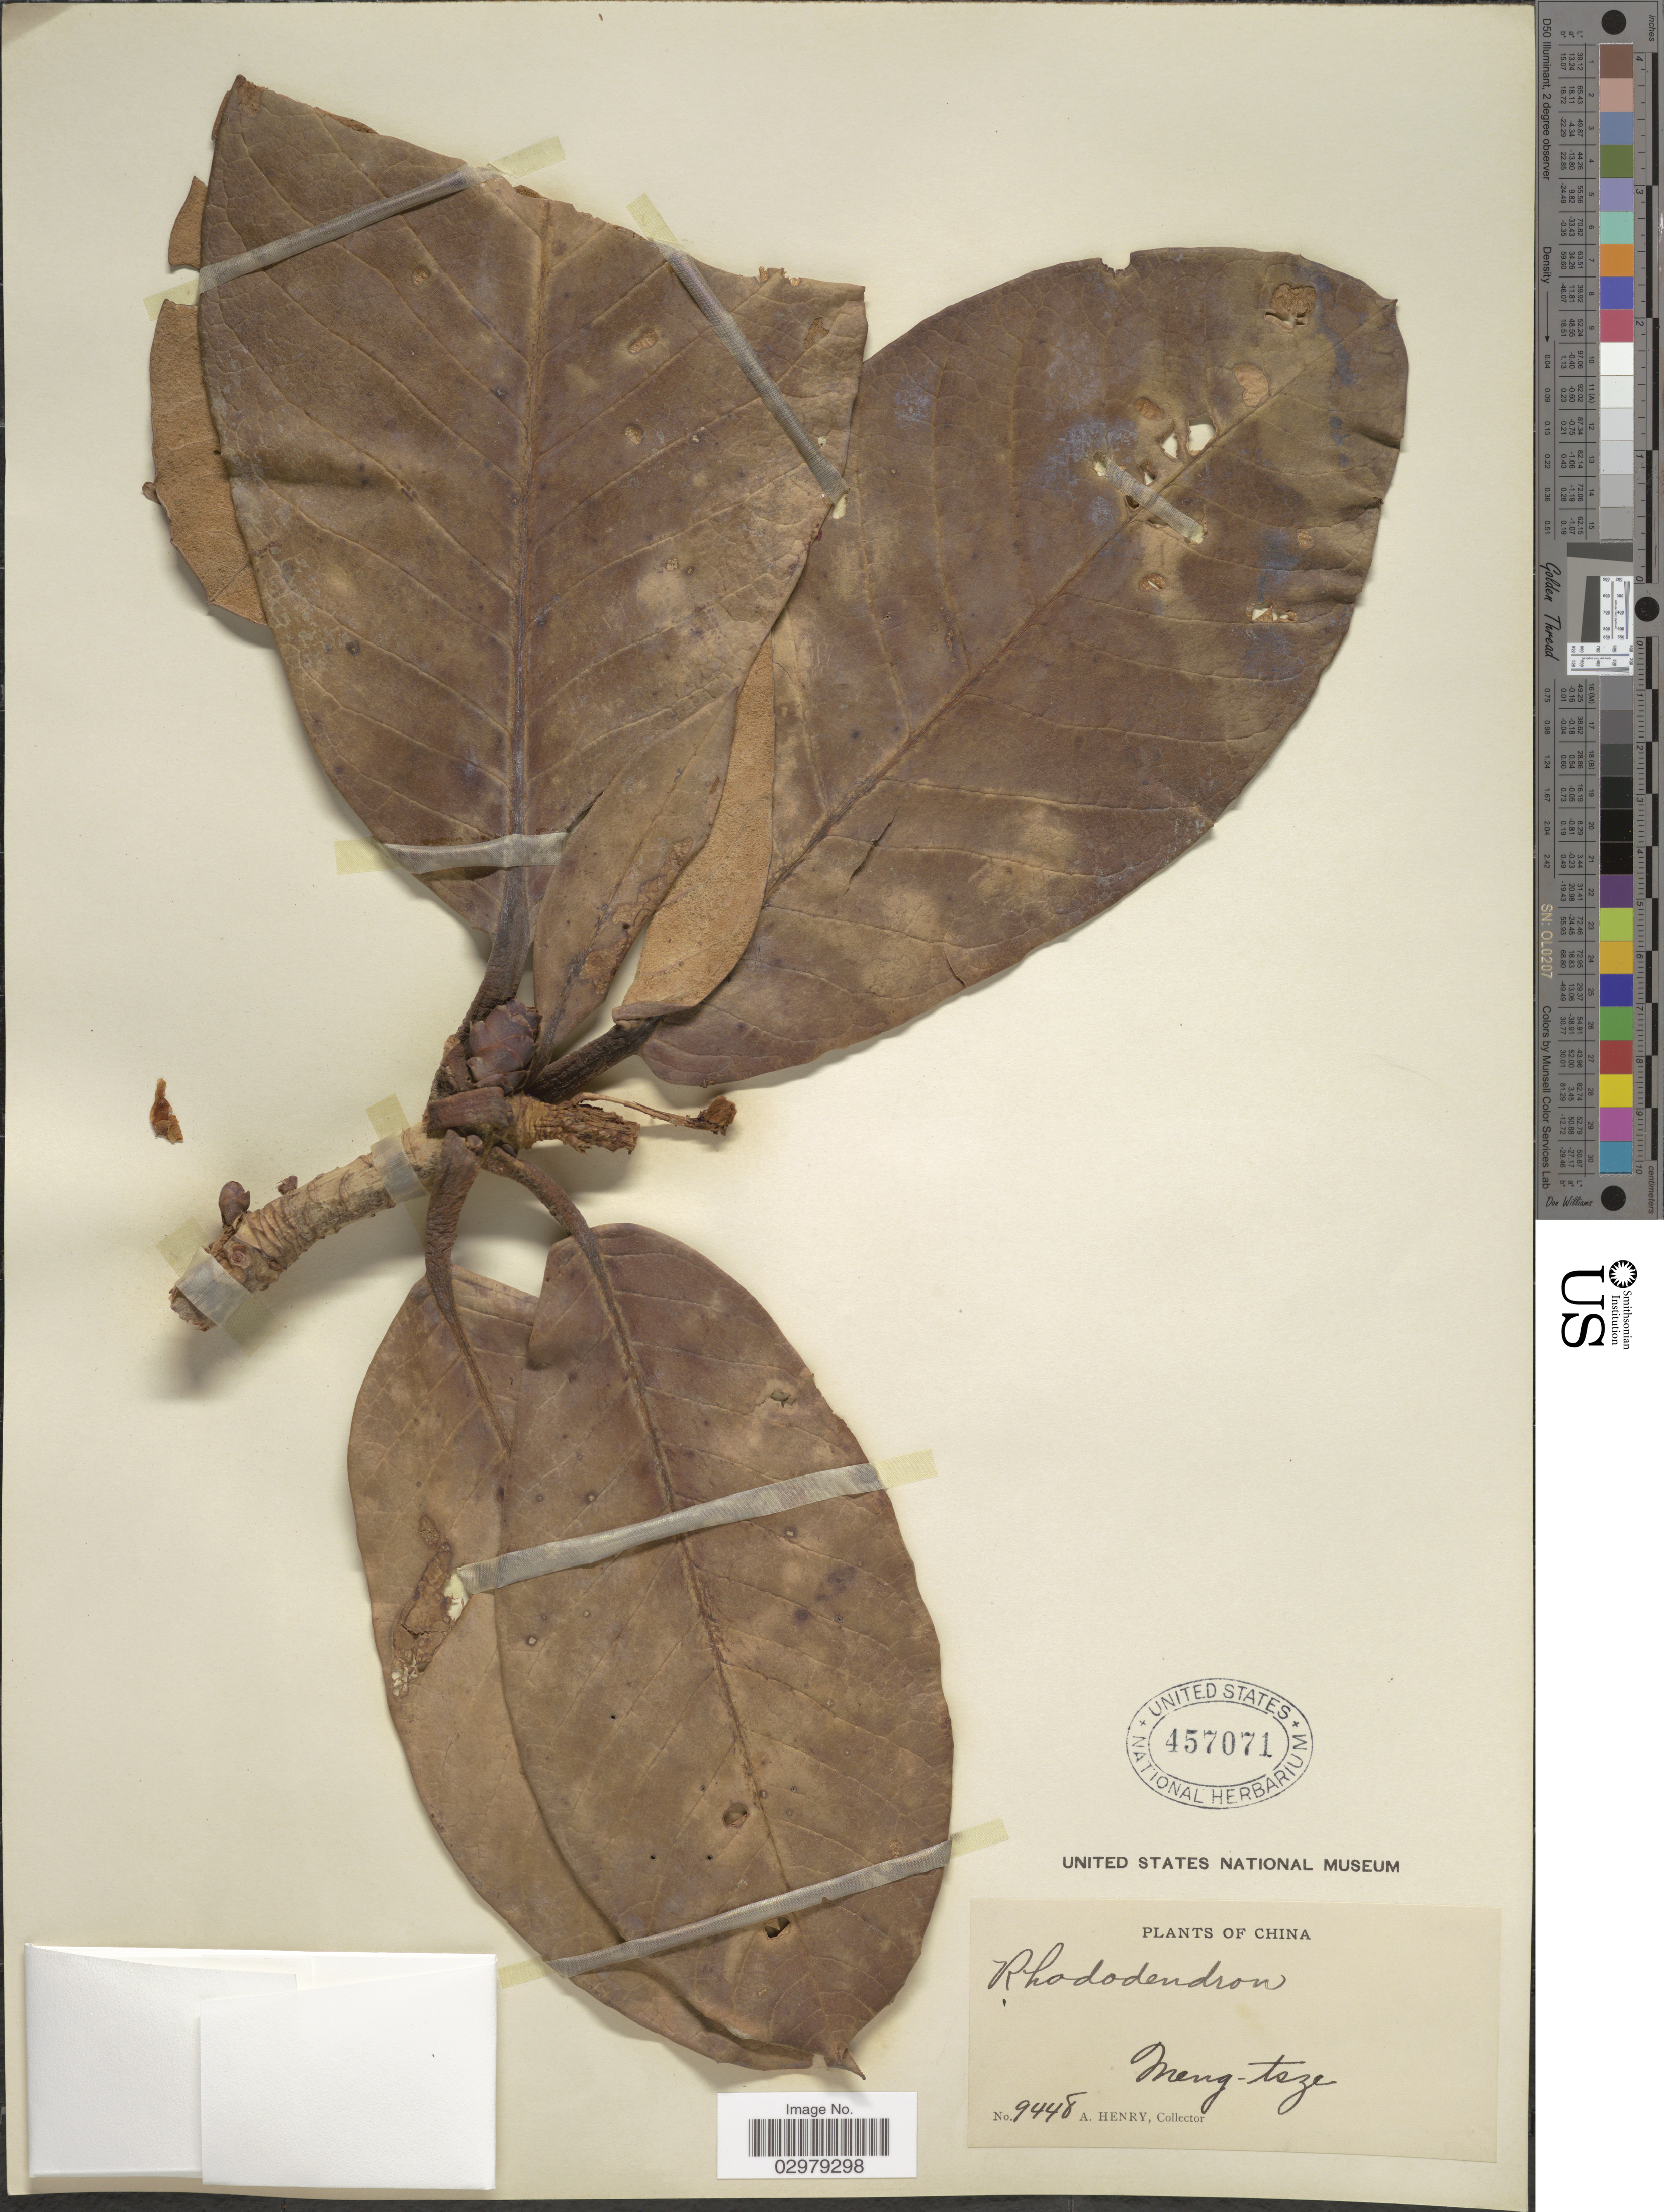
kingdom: Plantae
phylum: Tracheophyta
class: Magnoliopsida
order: Ericales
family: Ericaceae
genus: Rhododendron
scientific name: Rhododendron sp.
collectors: A. Henry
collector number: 9448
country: China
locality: Meng-tsze.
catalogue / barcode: US 457071